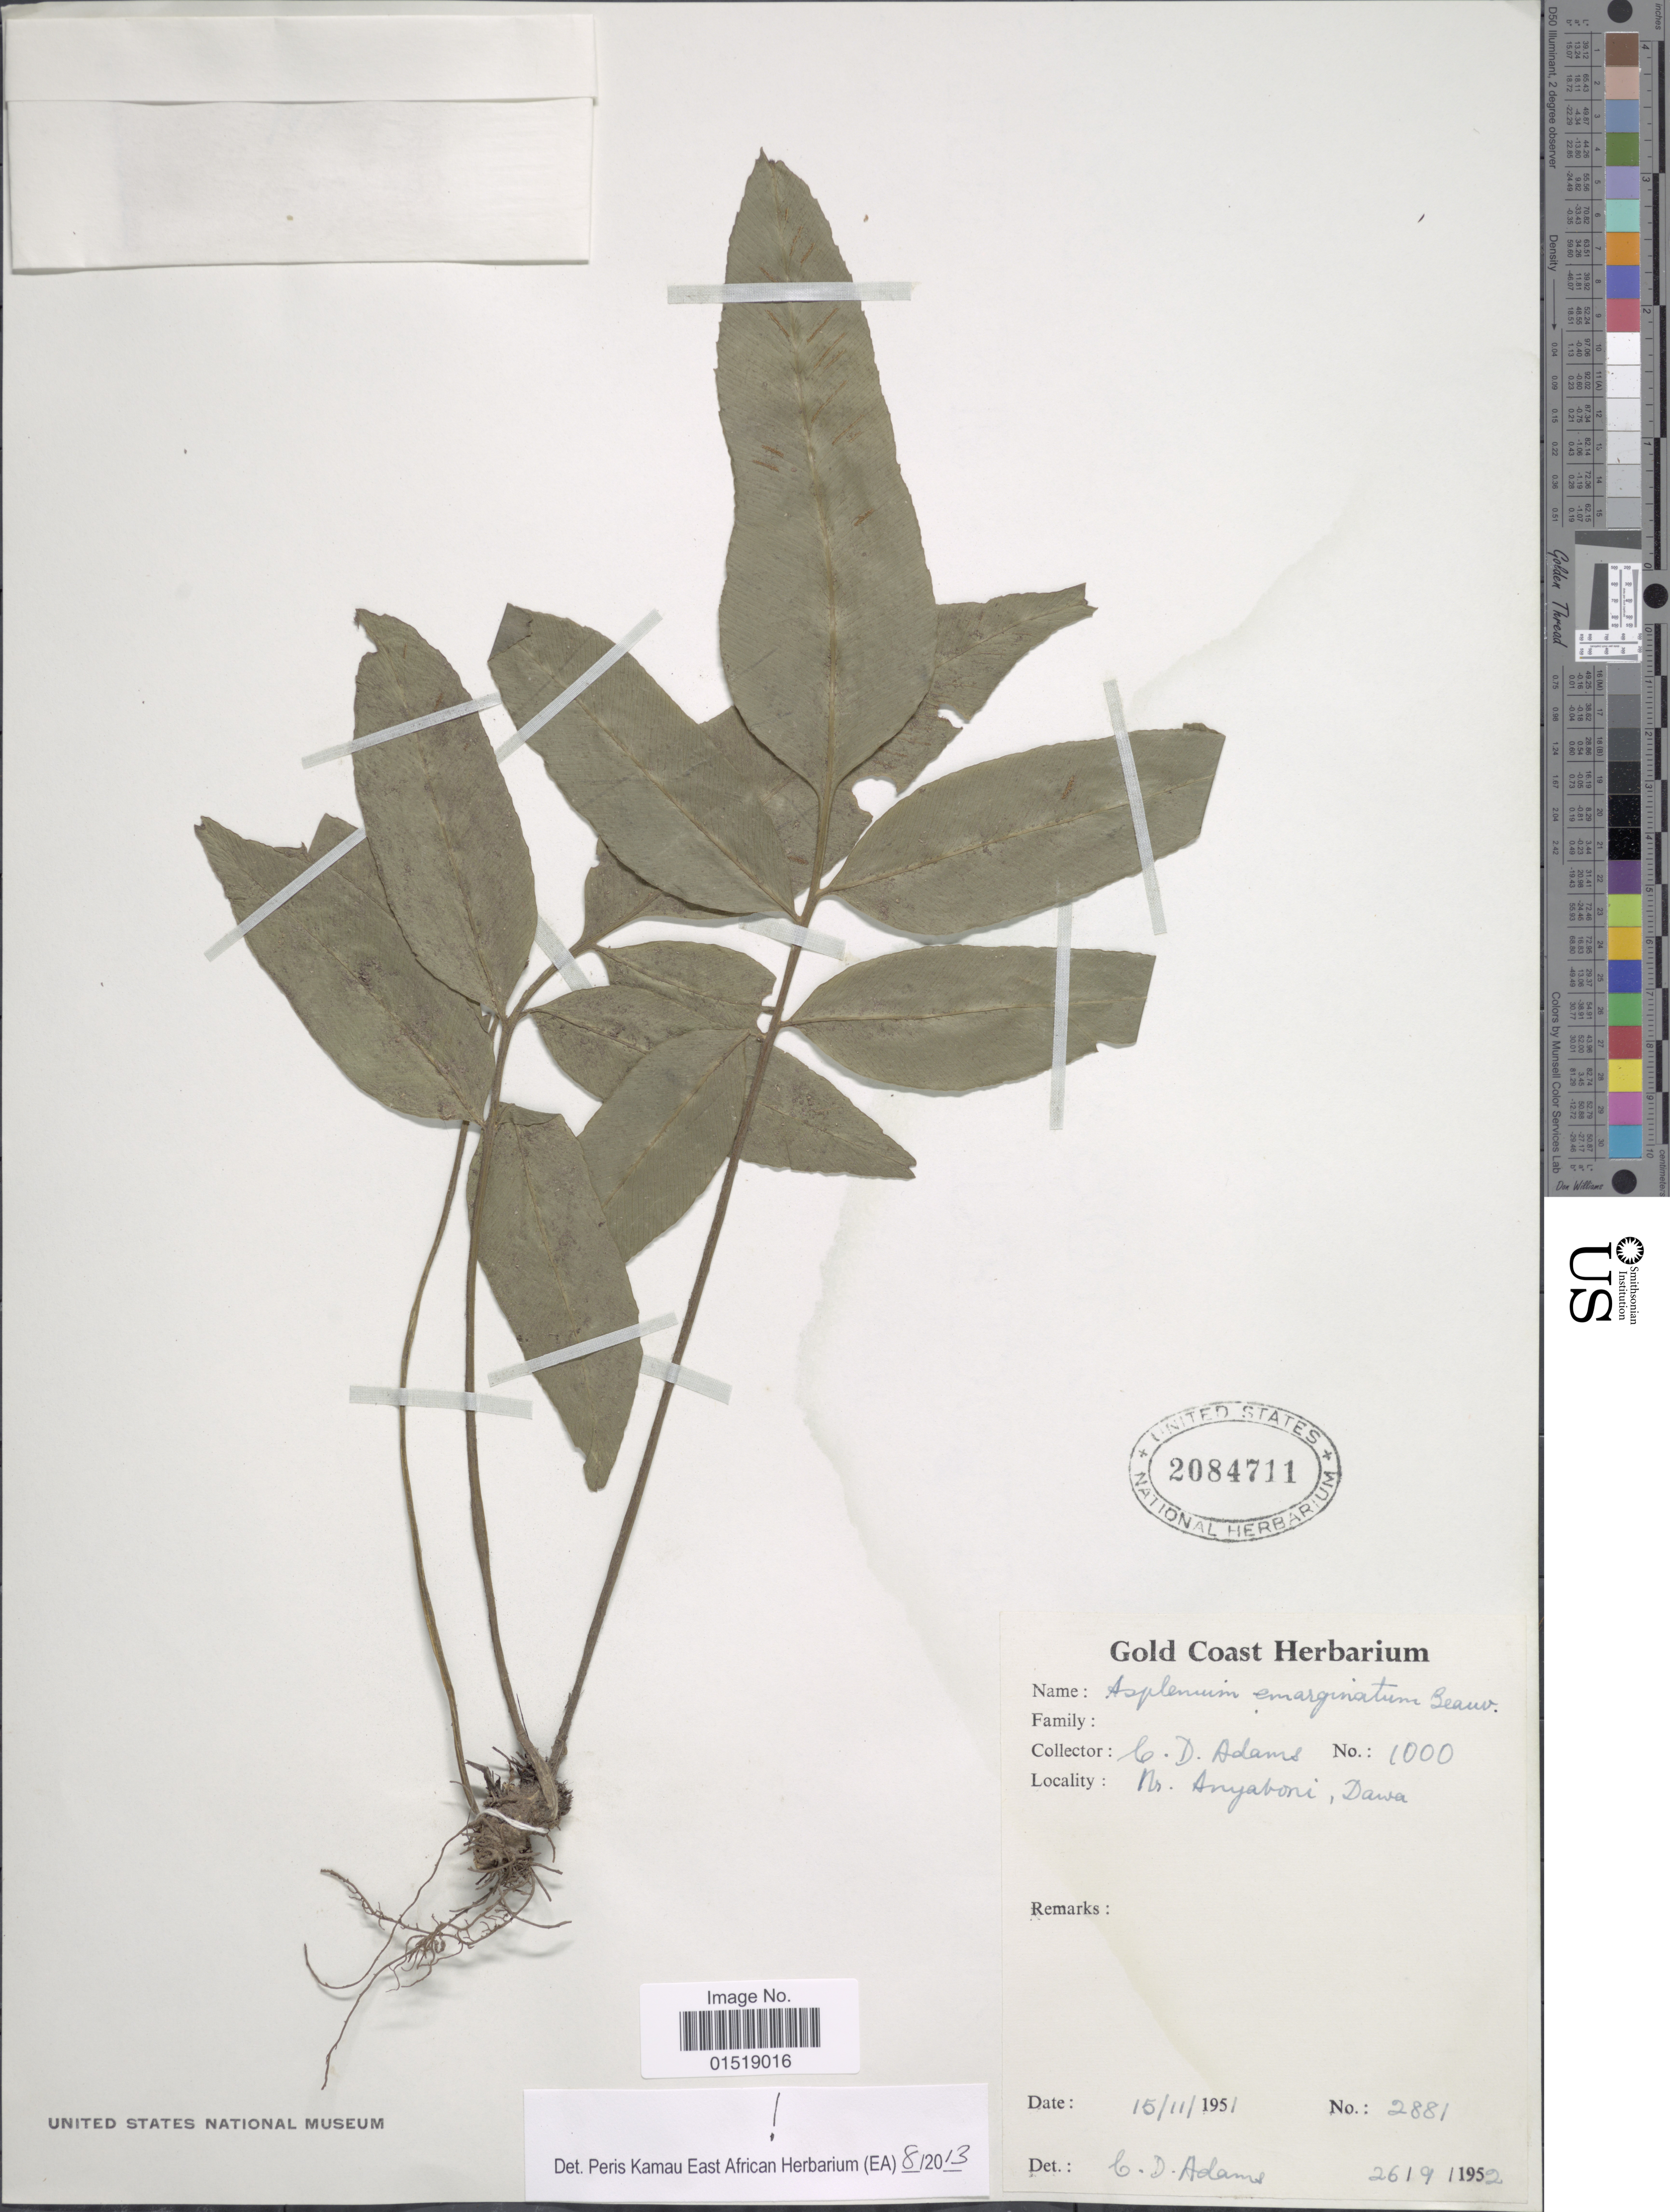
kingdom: Plantae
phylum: Tracheophyta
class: Polypodiopsida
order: Polypodiales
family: Aspleniaceae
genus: Asplenium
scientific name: Asplenium emarginatum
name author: P. Beauv.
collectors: C. D. Adams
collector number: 1000/2881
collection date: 1951-11-15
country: Ghana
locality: Nr. Anyaboni, Dawa.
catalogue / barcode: US 2084711